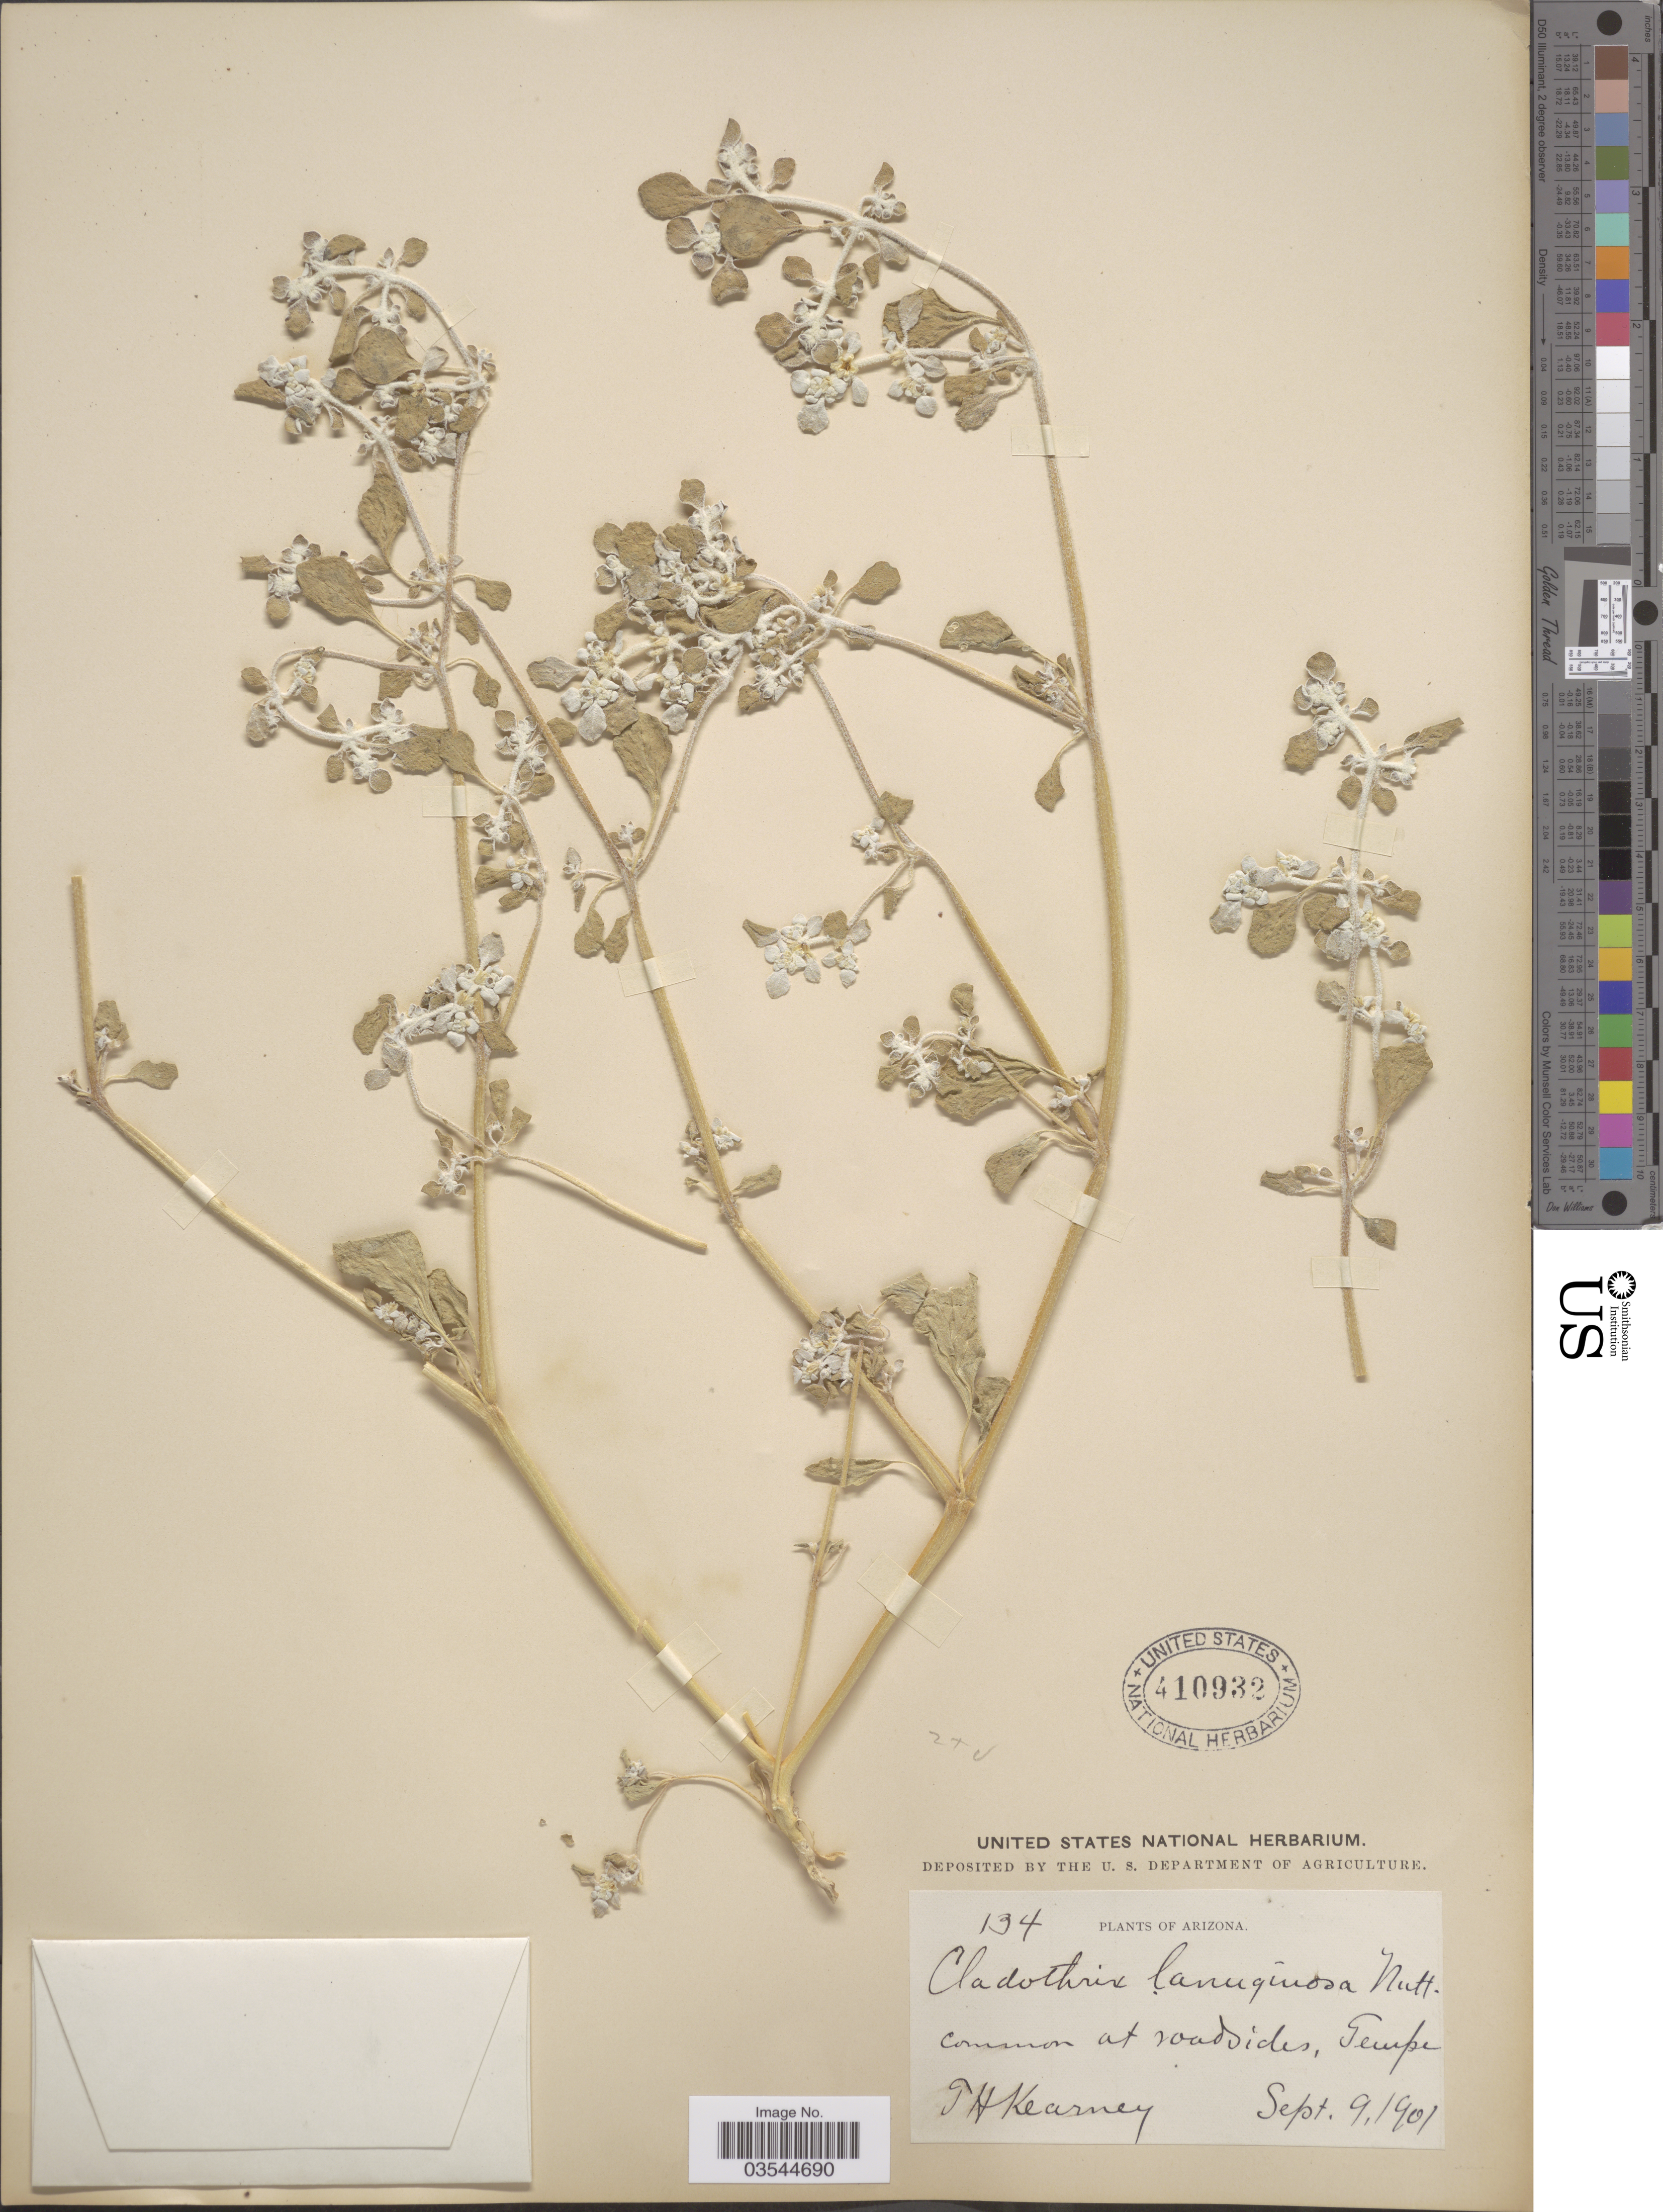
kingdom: Plantae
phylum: Tracheophyta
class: Magnoliopsida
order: Caryophyllales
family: Amaranthaceae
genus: Tidestromia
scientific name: Tidestromia lanuginosa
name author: (Nutt.) Standl.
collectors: T. H. Kearney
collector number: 134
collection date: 1901-09-09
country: United States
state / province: Arizona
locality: Common at roadsides, Tempe.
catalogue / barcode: US 410932